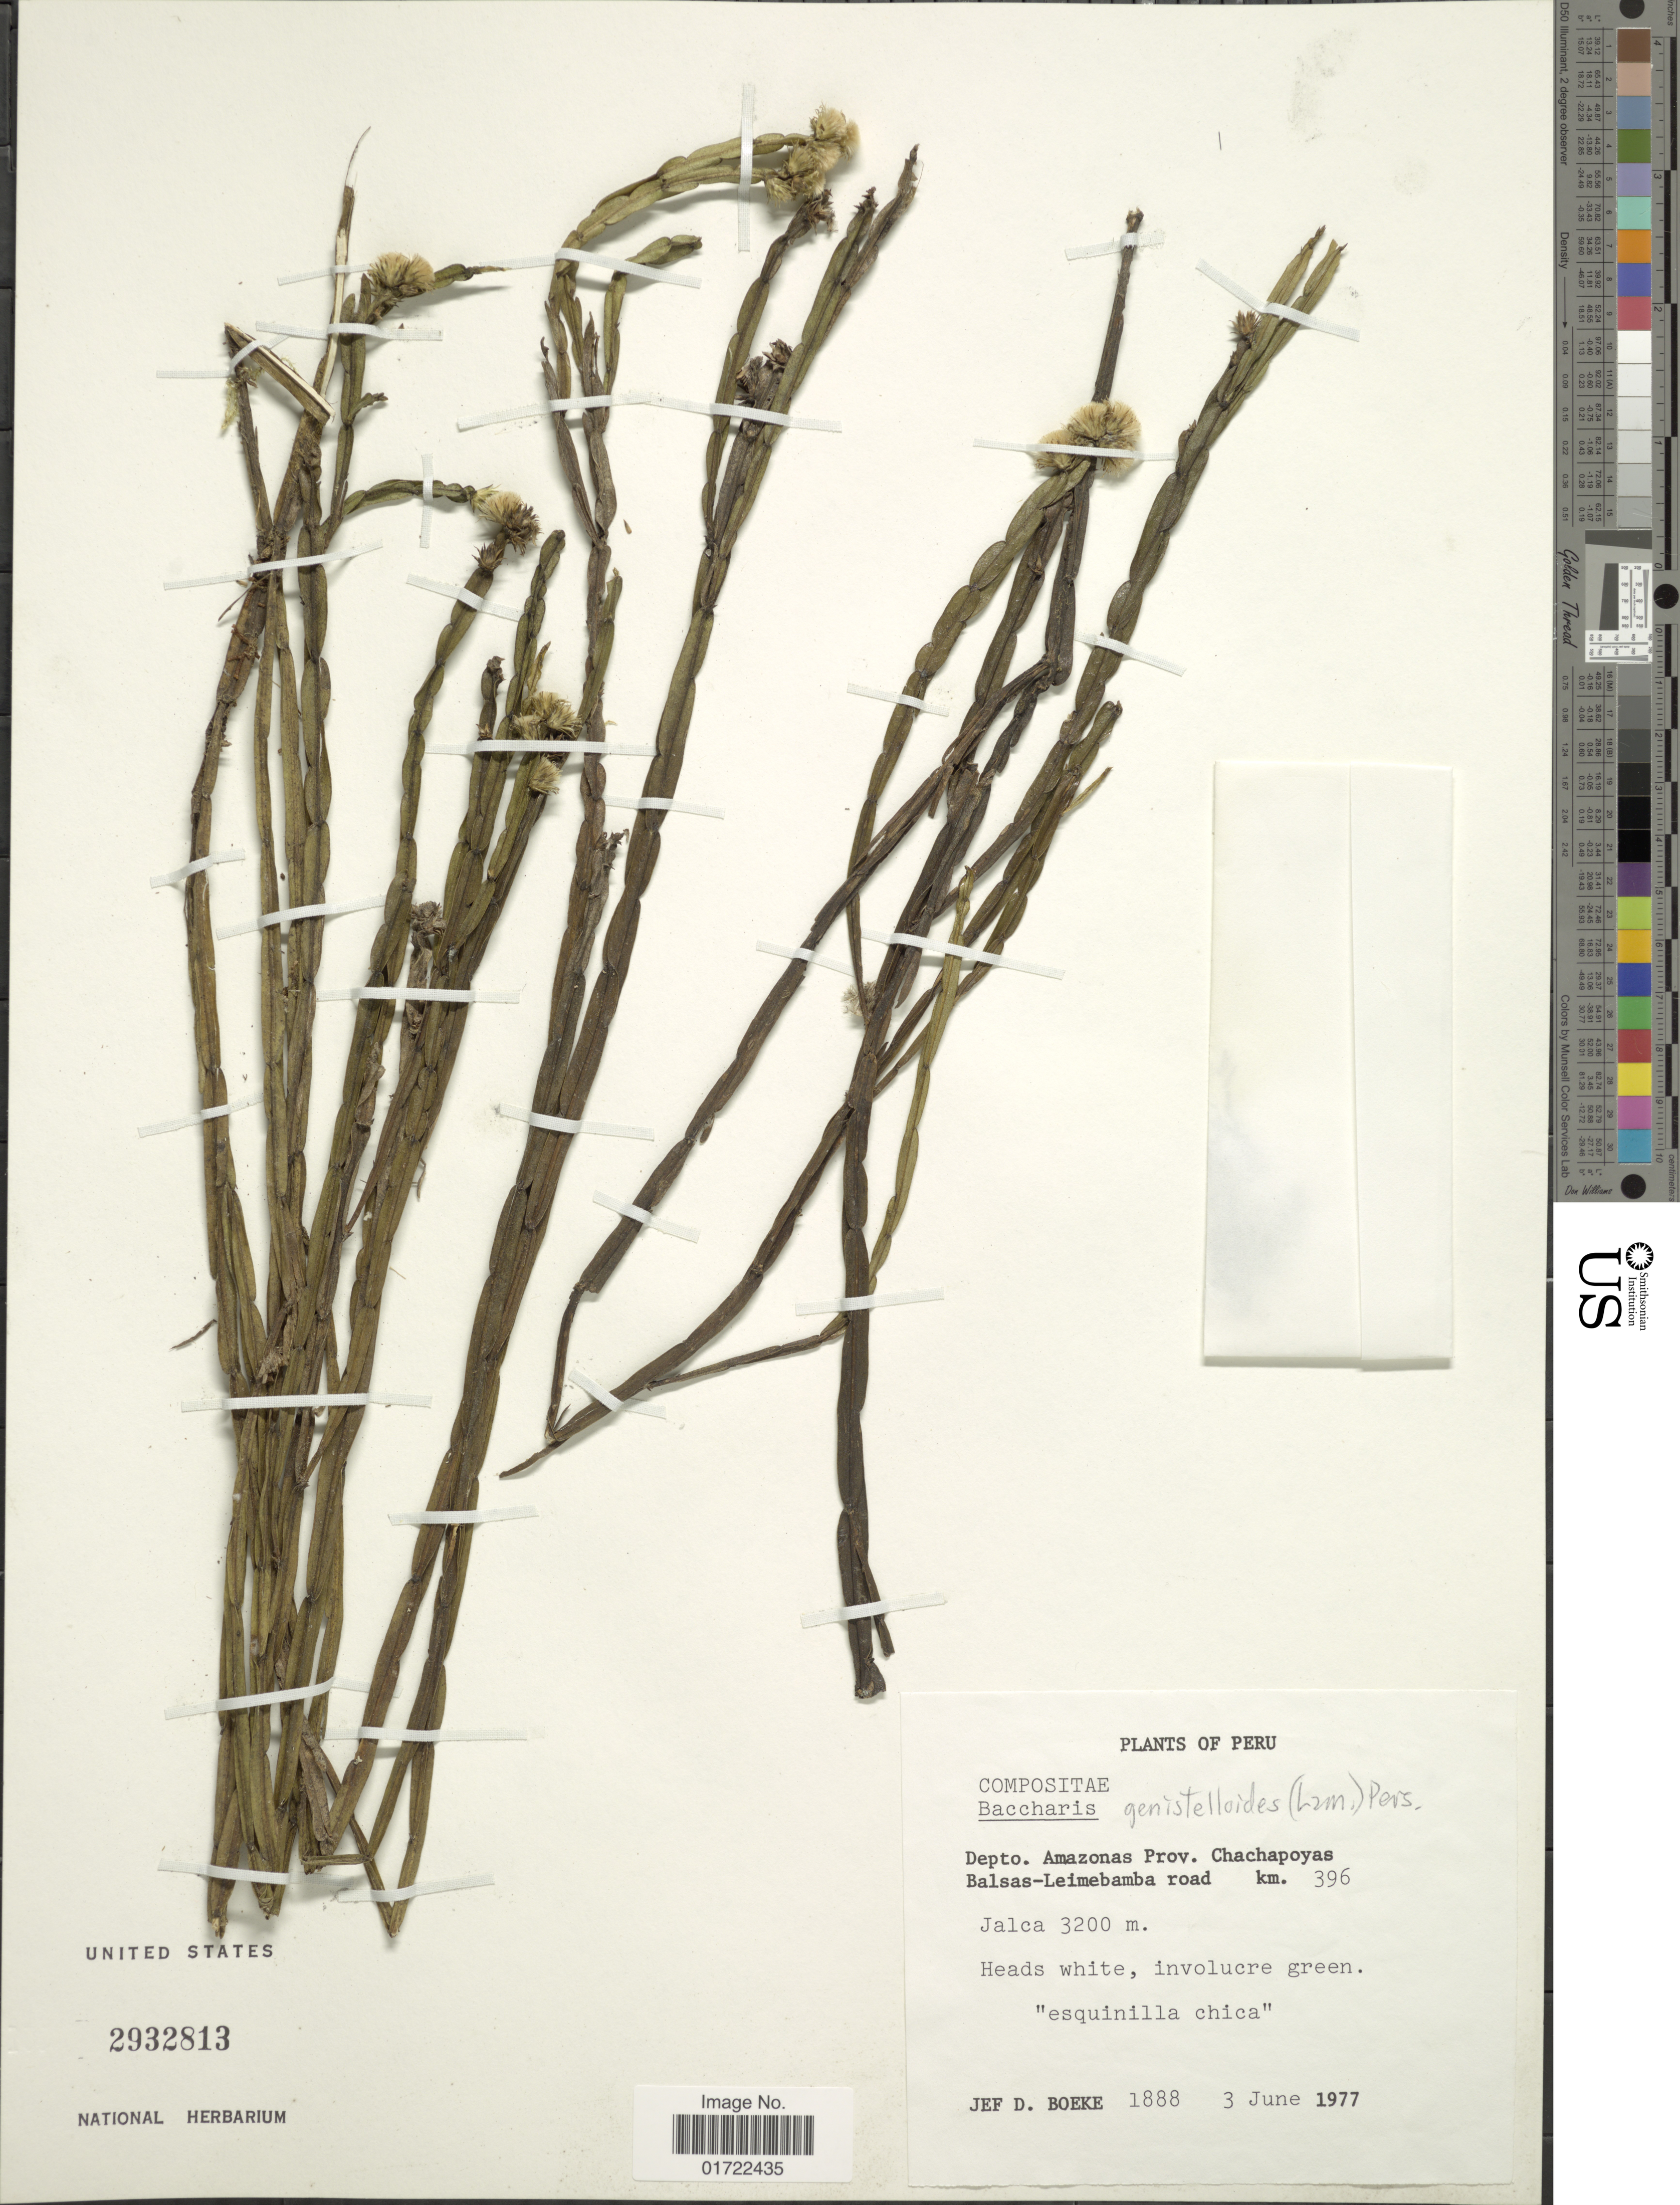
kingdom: Plantae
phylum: Tracheophyta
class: Magnoliopsida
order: Asterales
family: Asteraceae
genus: Baccharis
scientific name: Baccharis genistelloides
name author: (Lam.) Pers.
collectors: J. D. Boeke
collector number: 1888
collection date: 1977-06-03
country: Peru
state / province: Amazonas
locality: Prov. Chachapoyas Balsas-Leimebamba road km. 396, Jalca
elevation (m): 3200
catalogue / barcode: US 2932813